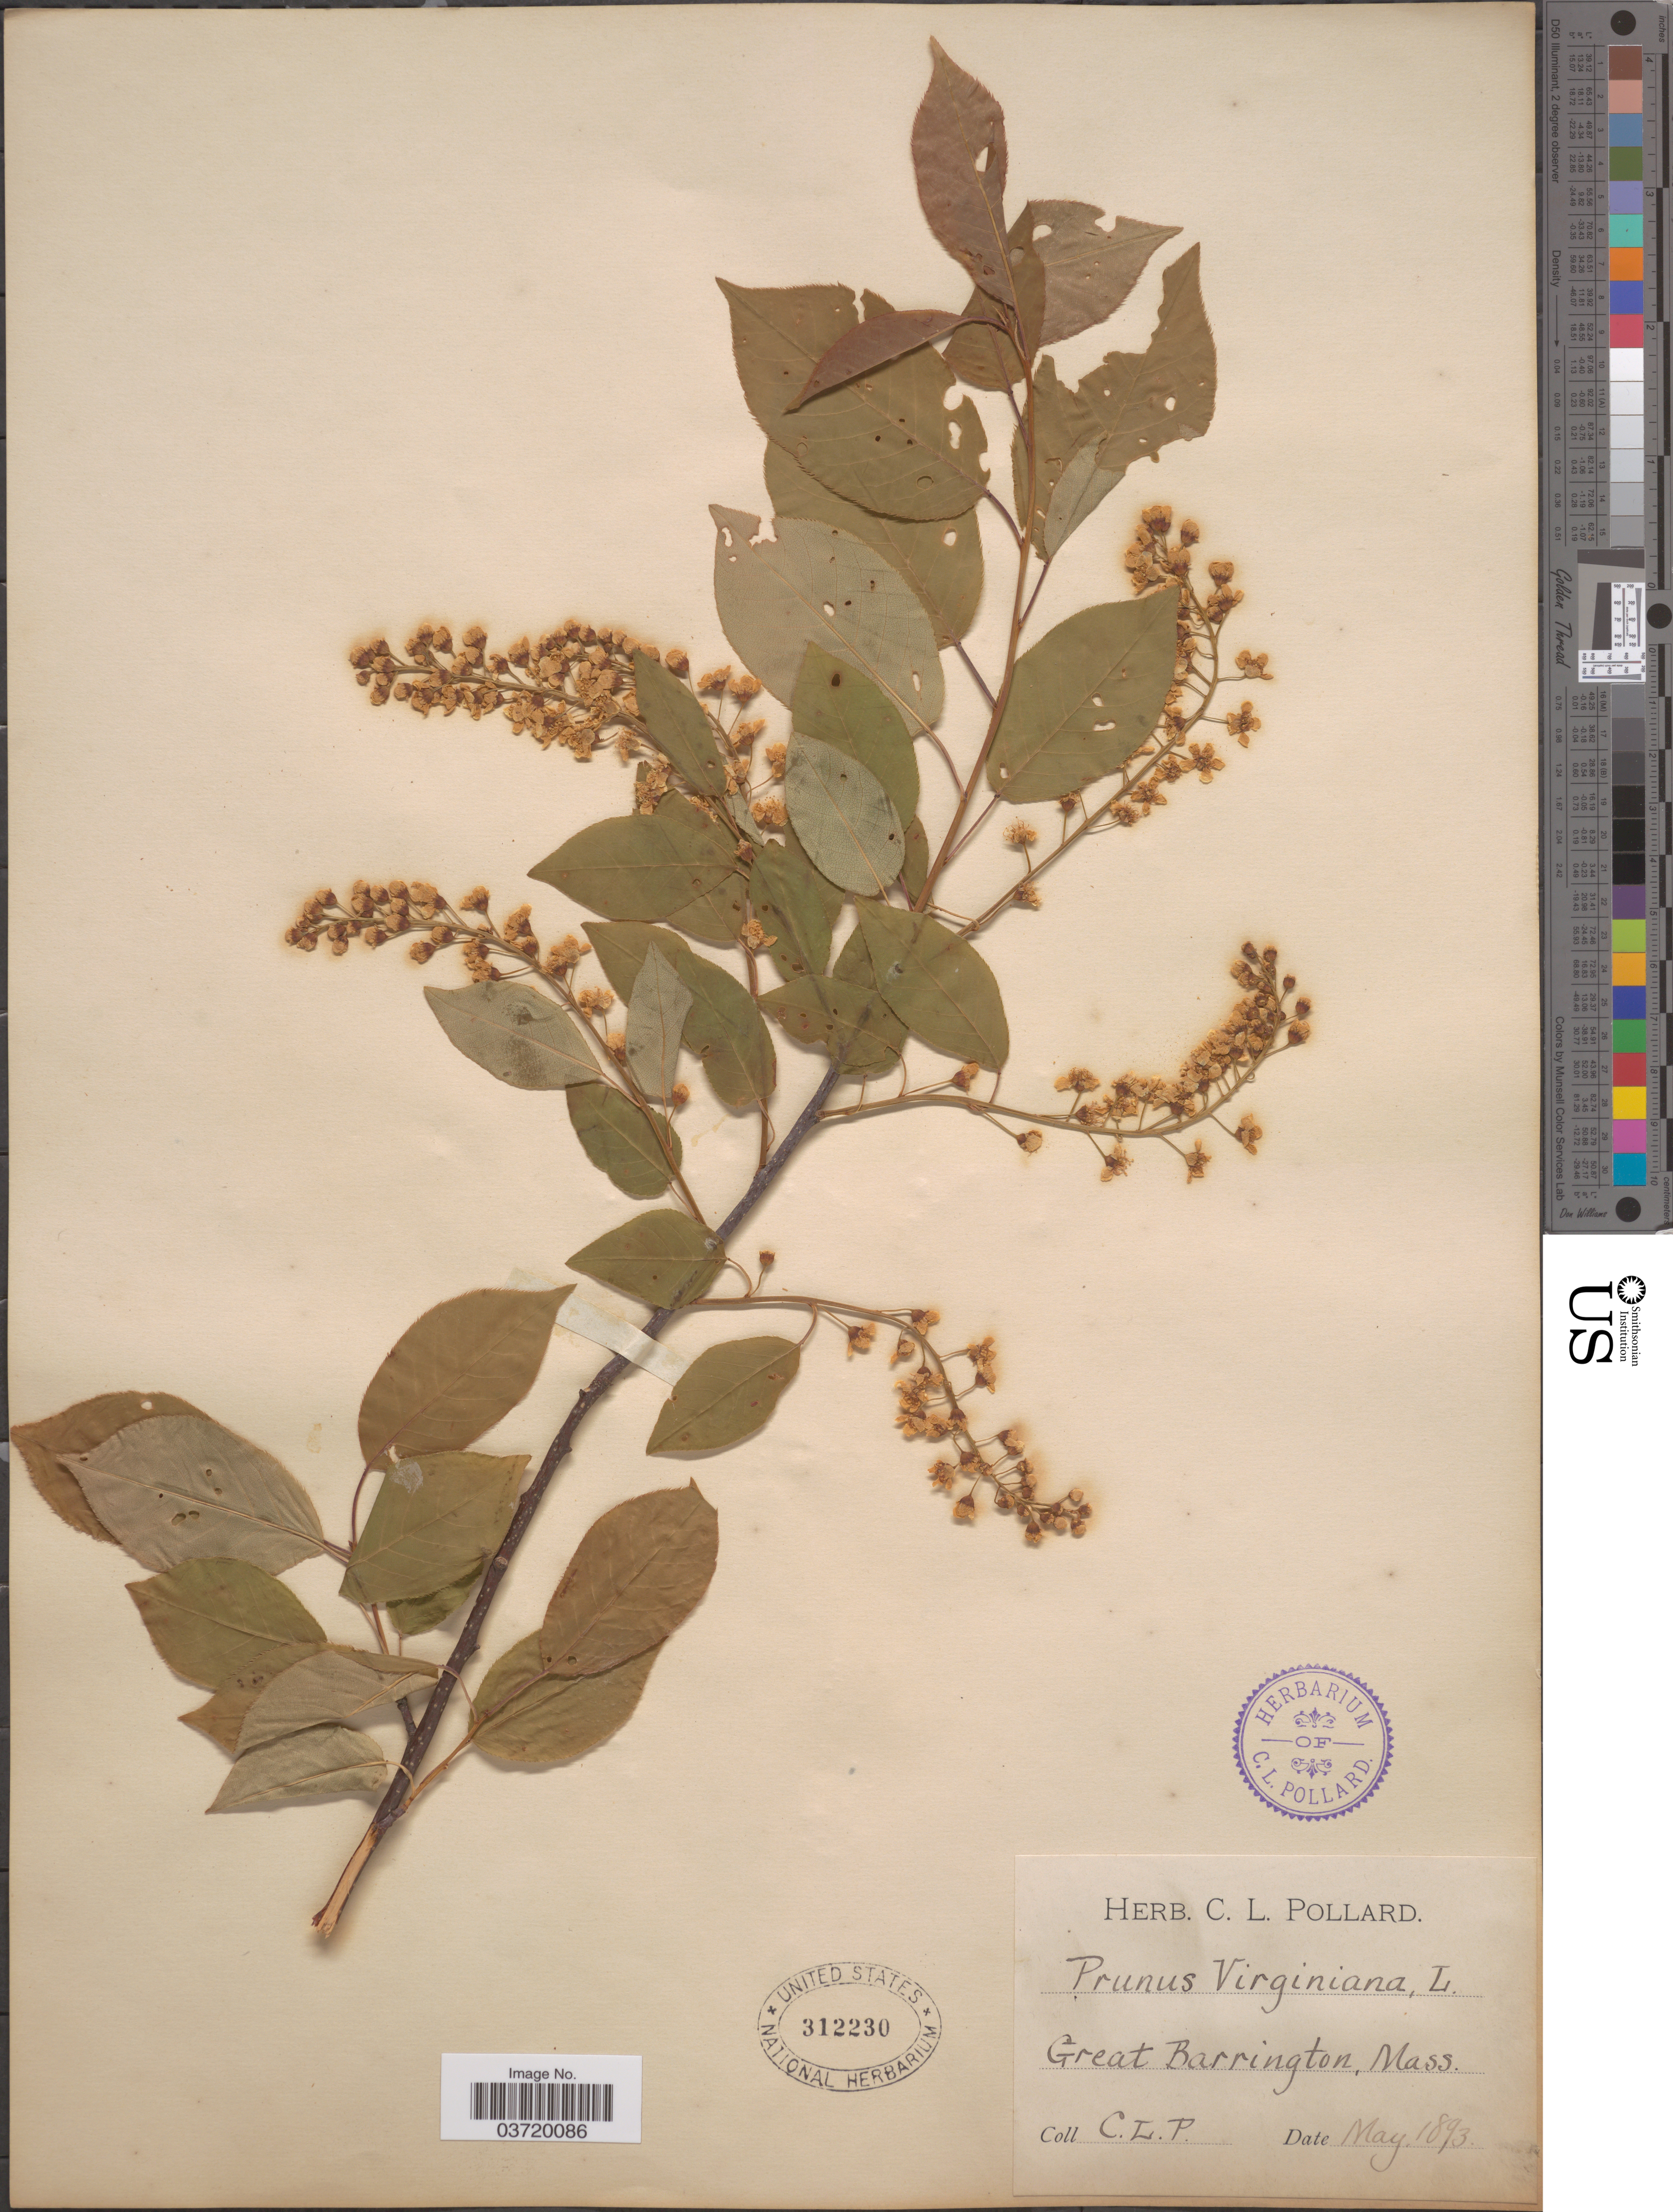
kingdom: Plantae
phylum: Tracheophyta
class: Magnoliopsida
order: Rosales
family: Rosaceae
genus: Prunus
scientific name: Prunus virginiana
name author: L.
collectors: C. L. Pollard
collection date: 1893-05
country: United States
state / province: Massachusetts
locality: Great Barrington.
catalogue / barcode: US 312230